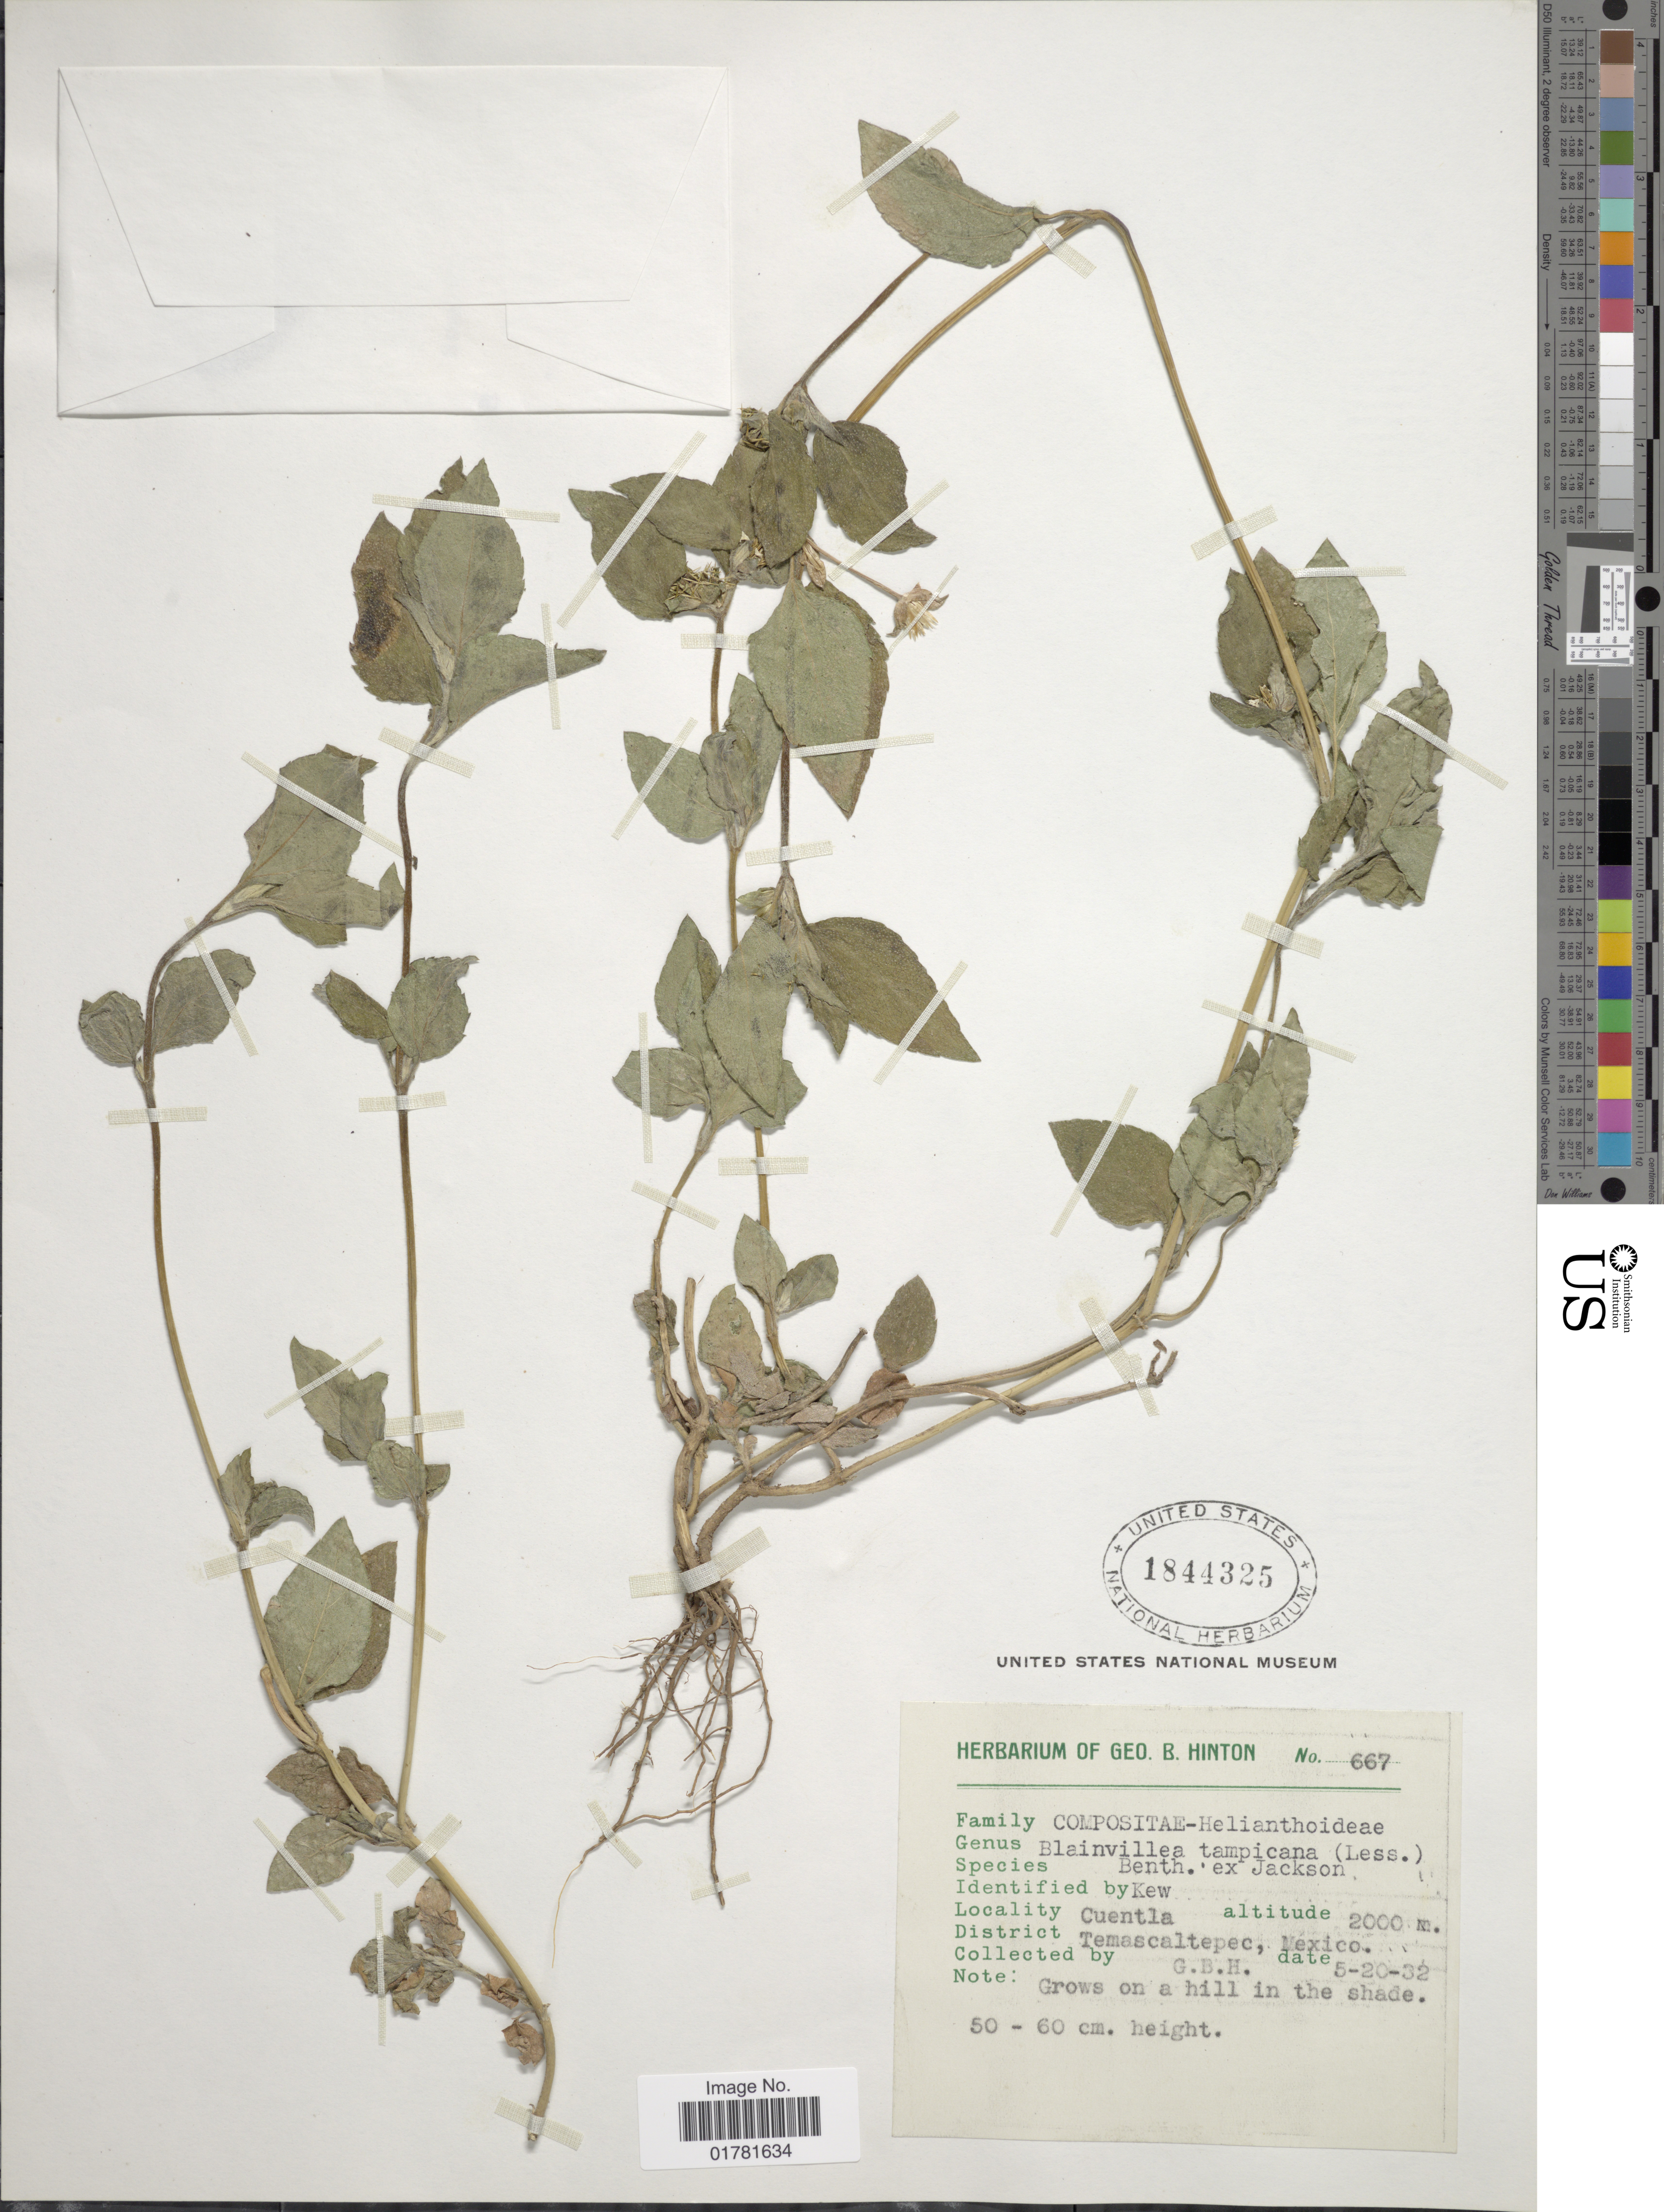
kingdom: Plantae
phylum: Tracheophyta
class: Magnoliopsida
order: Asterales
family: Asteraceae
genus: Calyptocarpus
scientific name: Calyptocarpus vialis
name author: Less.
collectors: G. B. Hinton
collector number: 667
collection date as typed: Transcribed d/m/y: 20/5/32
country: Mexico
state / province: México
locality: Cuentla, District Temascaltepec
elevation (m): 2000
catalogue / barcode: US 1844325